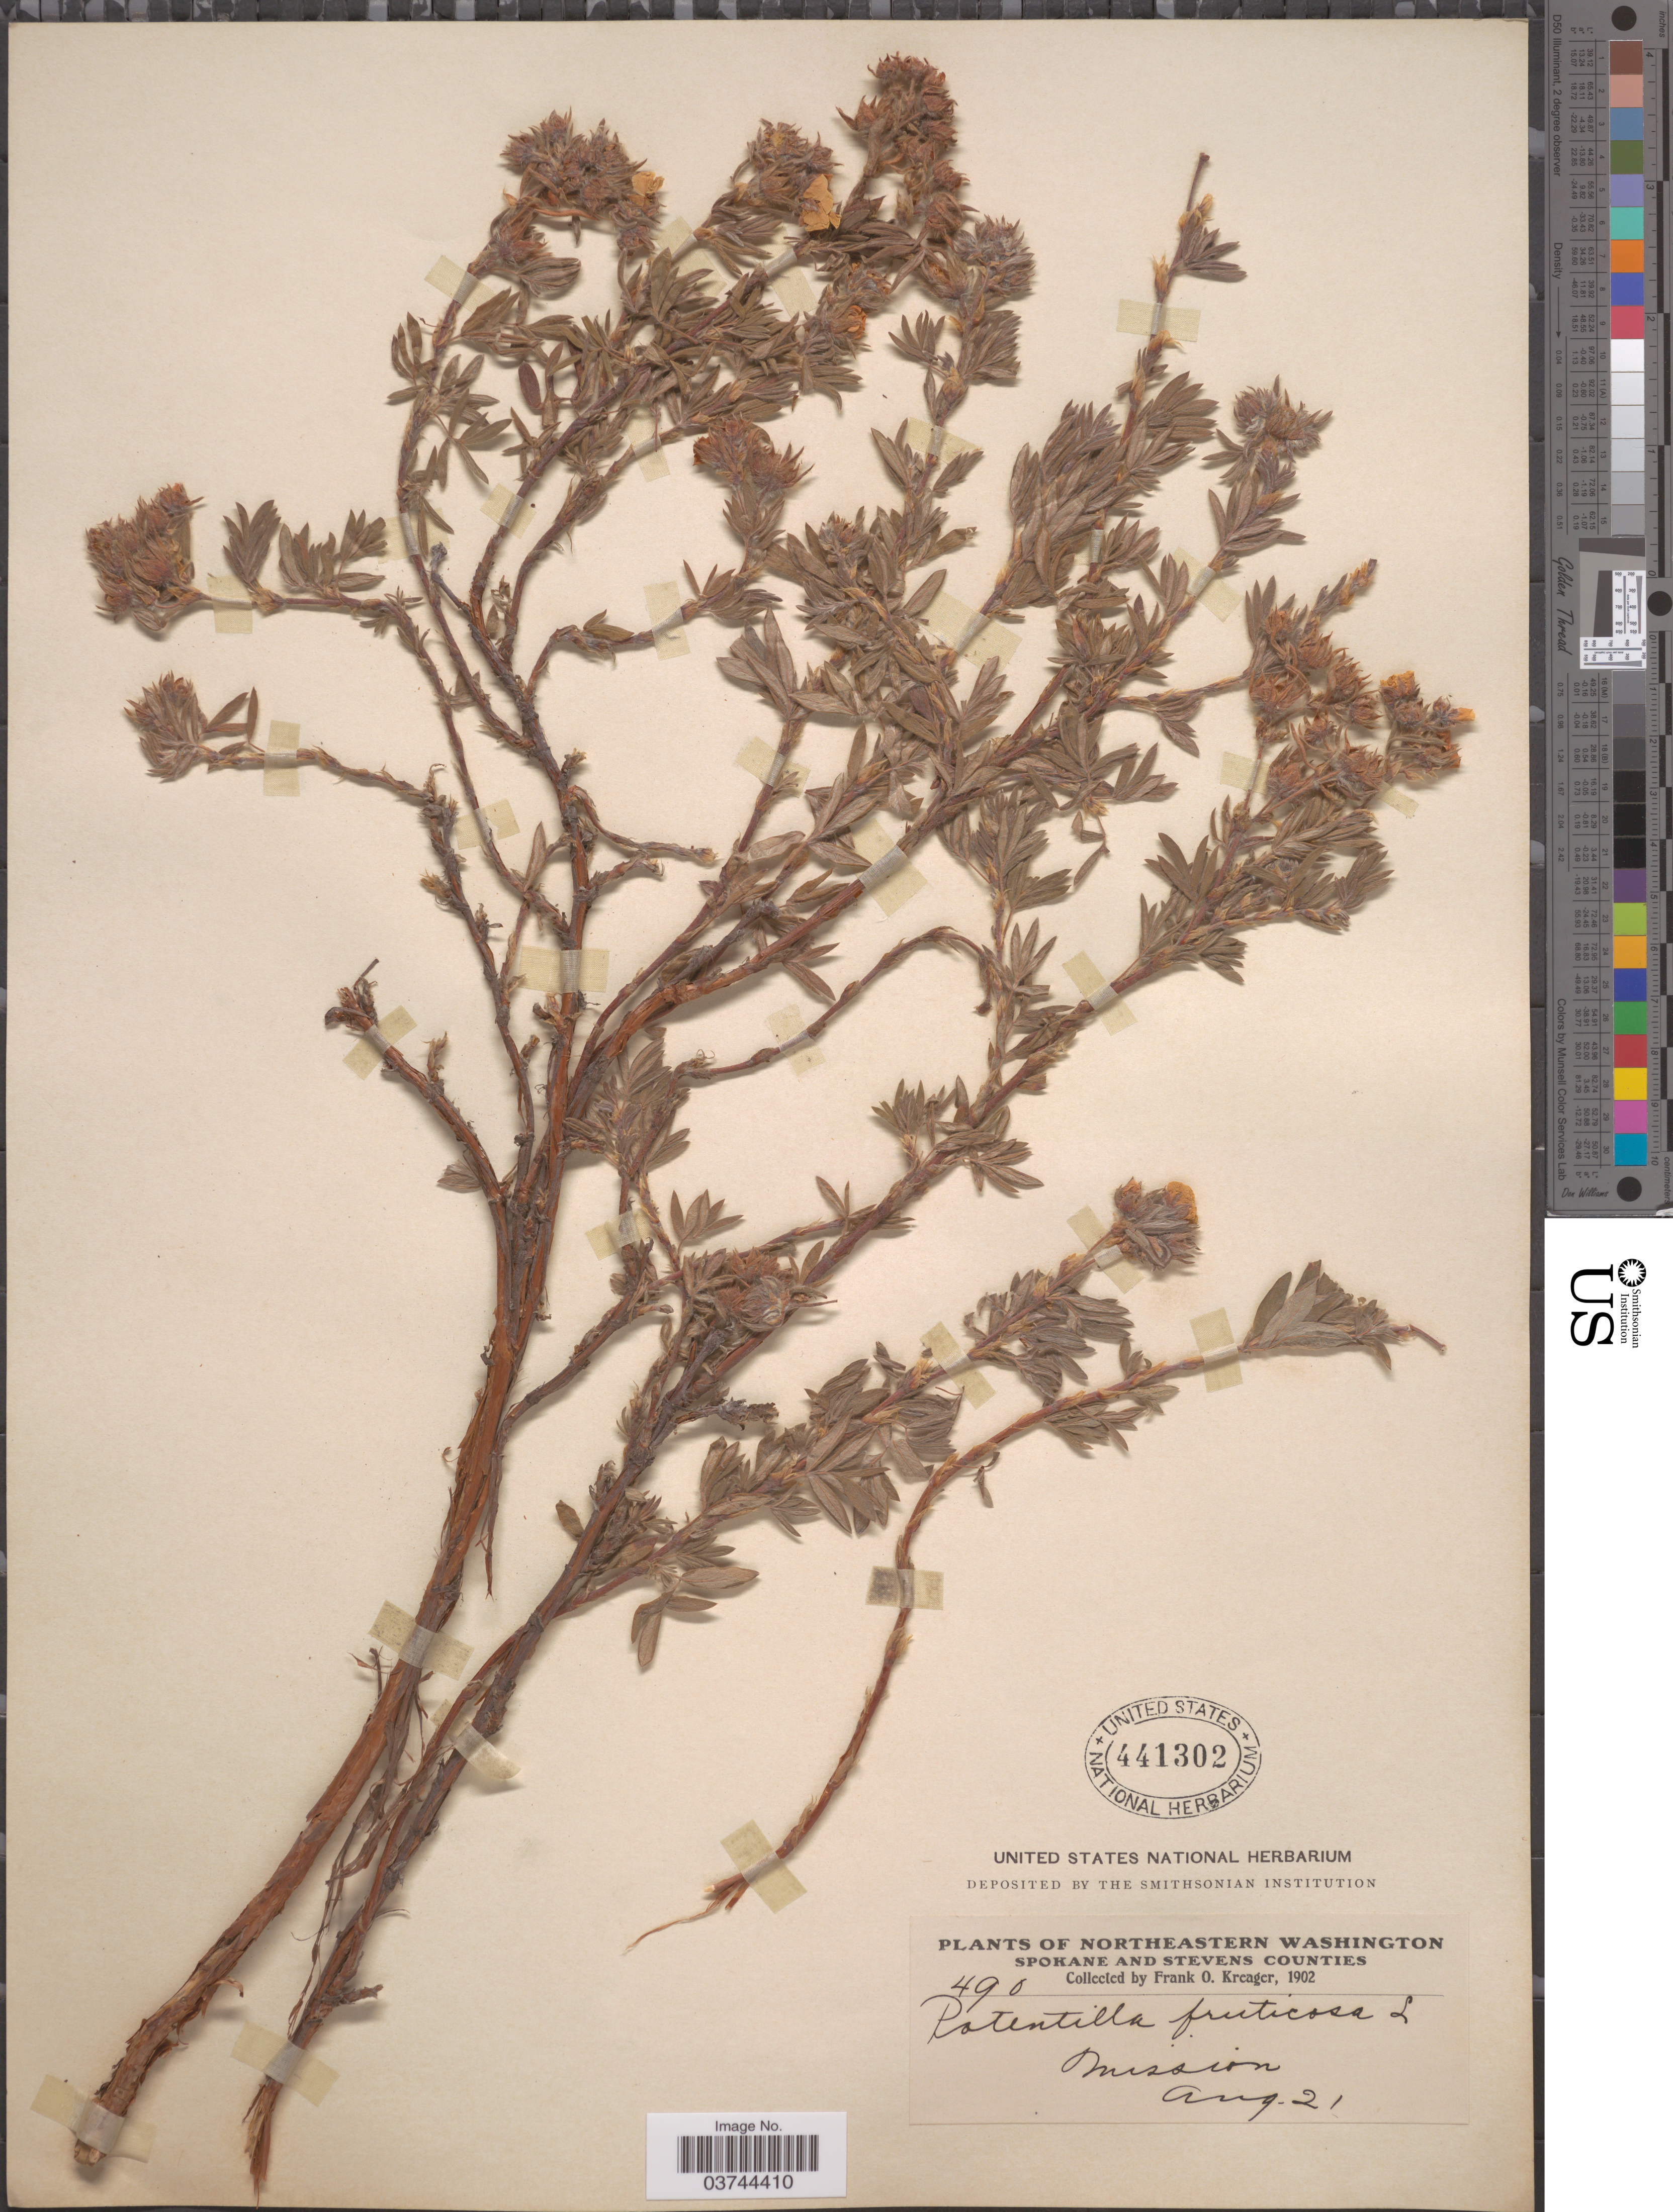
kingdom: Plantae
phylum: Tracheophyta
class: Magnoliopsida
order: Rosales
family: Rosaceae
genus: Dasiphora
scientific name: Dasiphora fruticosa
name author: (L.) Rydb.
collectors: F. Kreager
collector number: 490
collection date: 1902-08-21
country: United States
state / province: Washington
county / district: Spokane / Stevens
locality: Northeastern Washington. Spokane and Stevens Counties. Mission.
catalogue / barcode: US 441302